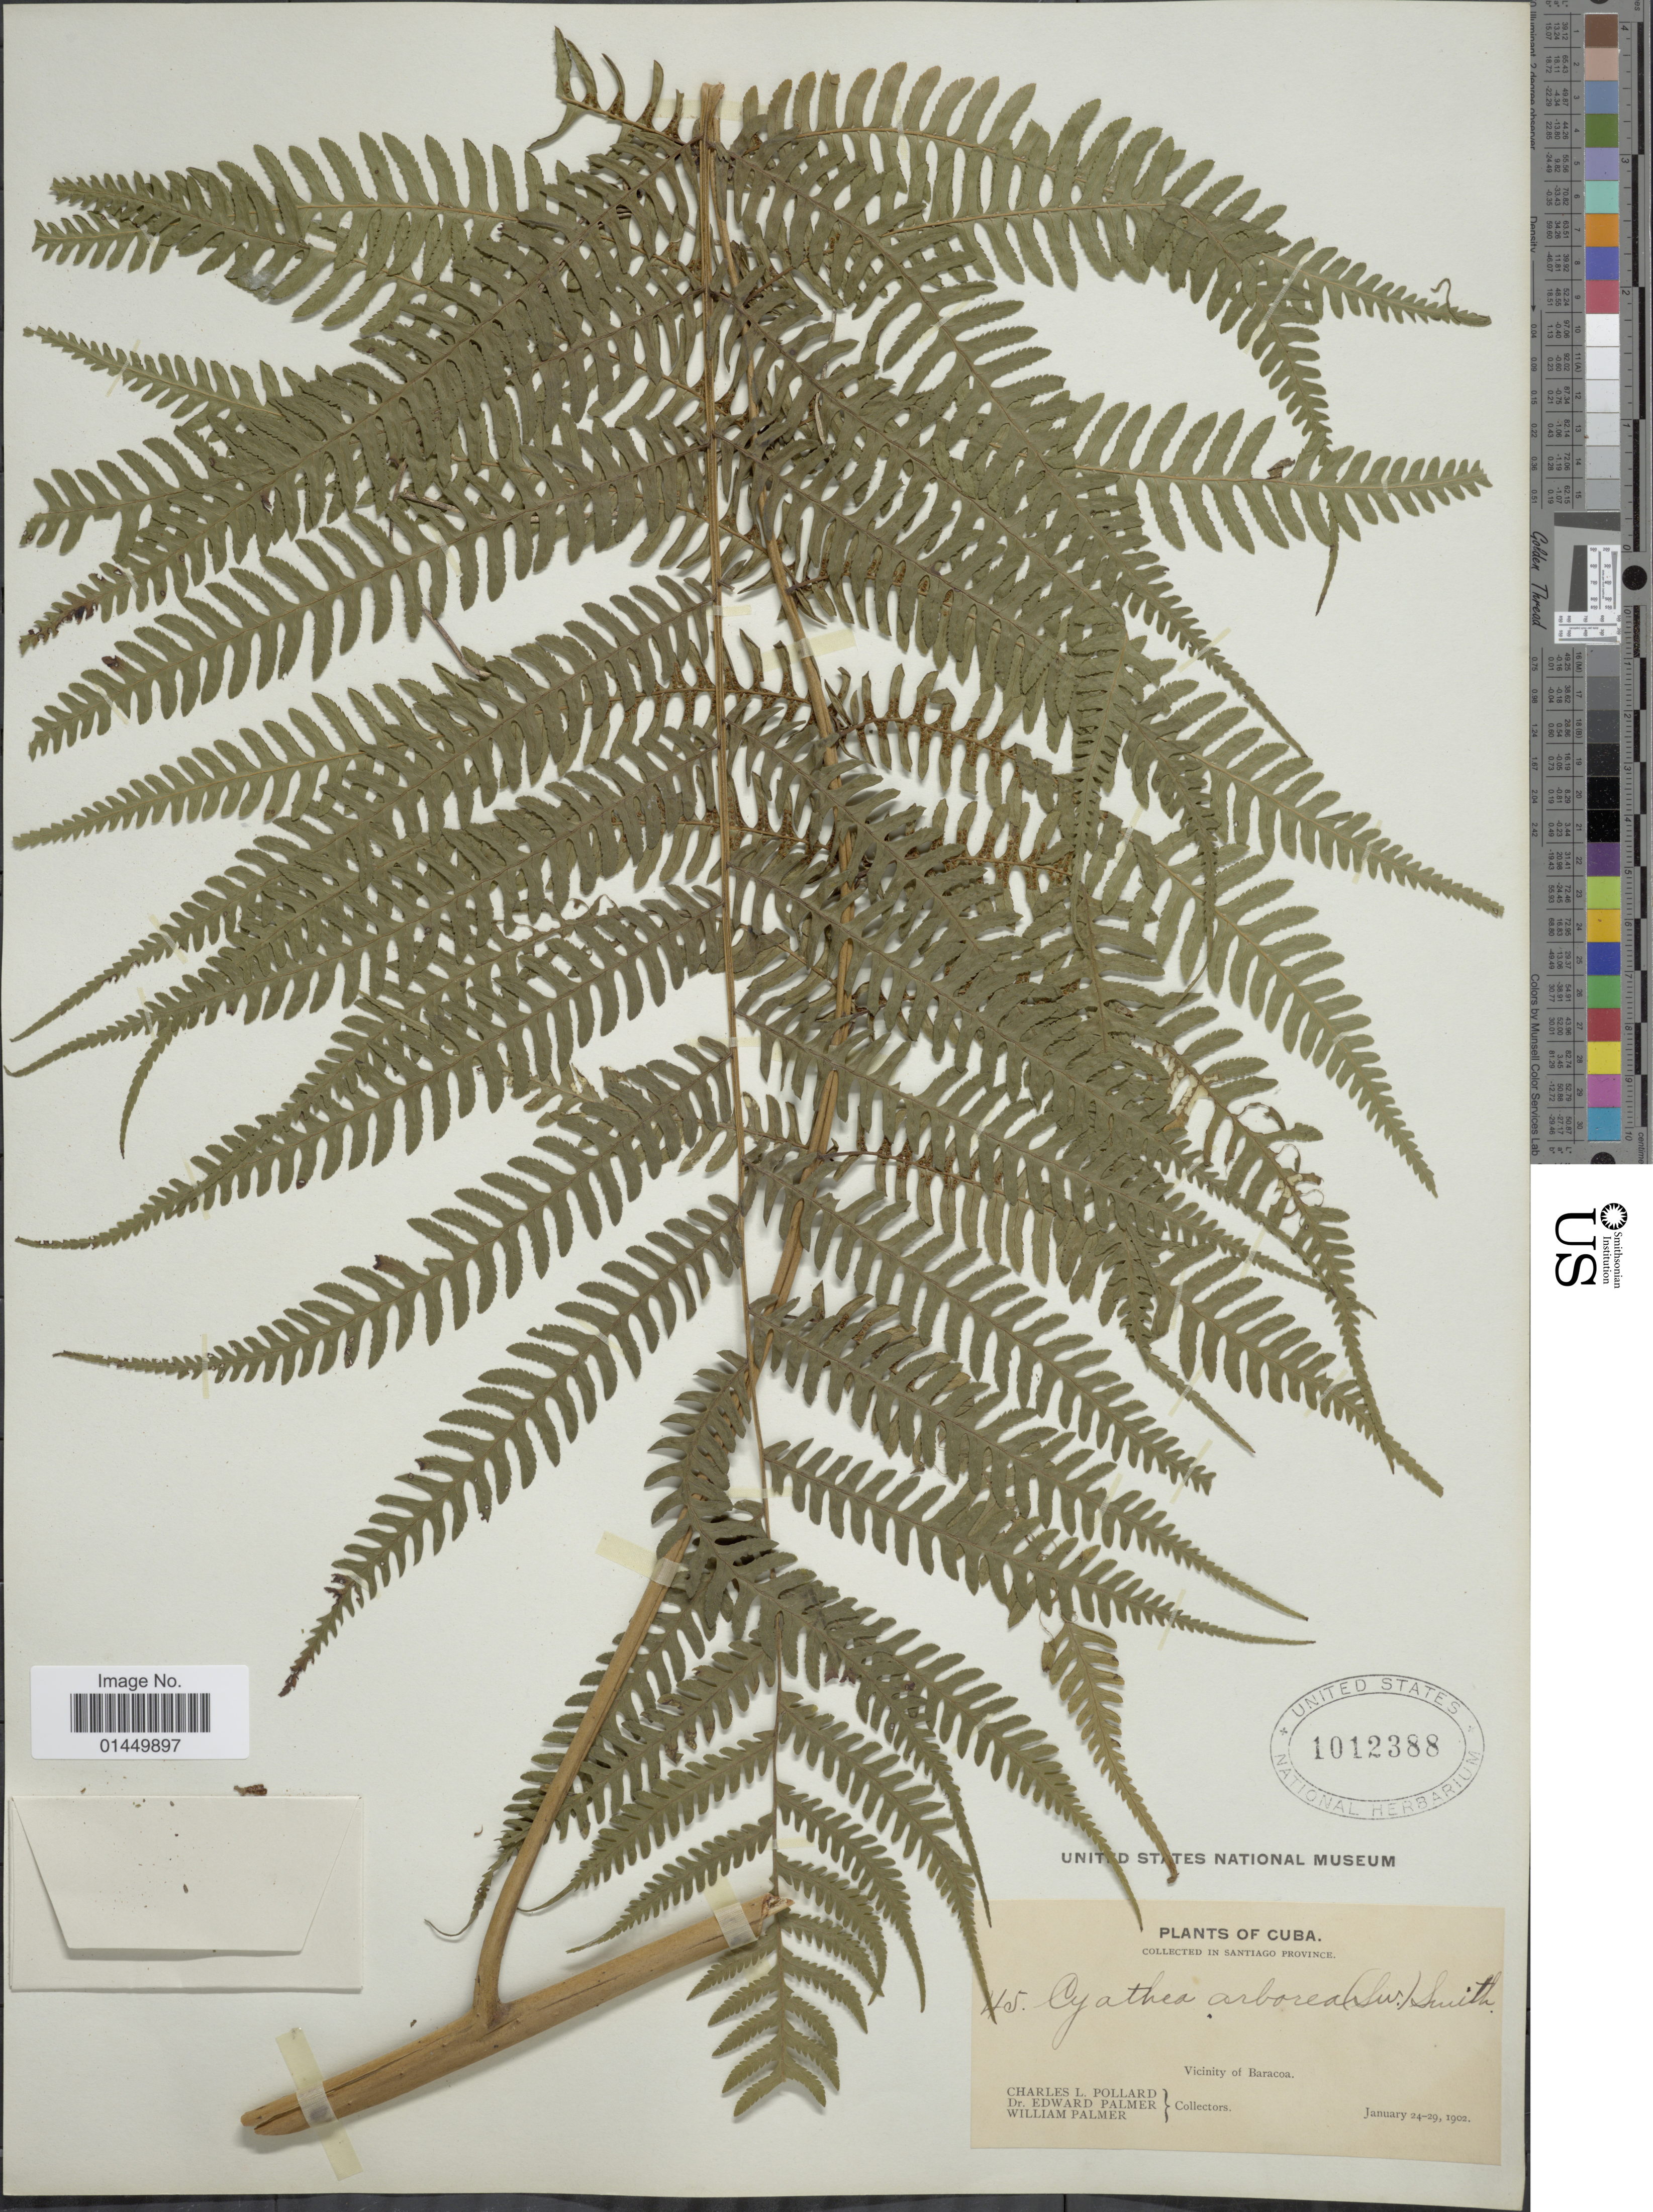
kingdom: Plantae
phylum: Tracheophyta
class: Polypodiopsida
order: Cyatheales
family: Cyatheaceae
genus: Cyathea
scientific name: Cyathea arborea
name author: (L.) Sm.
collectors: C. L. Pollard, E. Palmer & W. Palmer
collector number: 45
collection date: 1902-01-24/1902-01-29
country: Cuba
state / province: Santiago de Cuba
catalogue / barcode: US 1012388